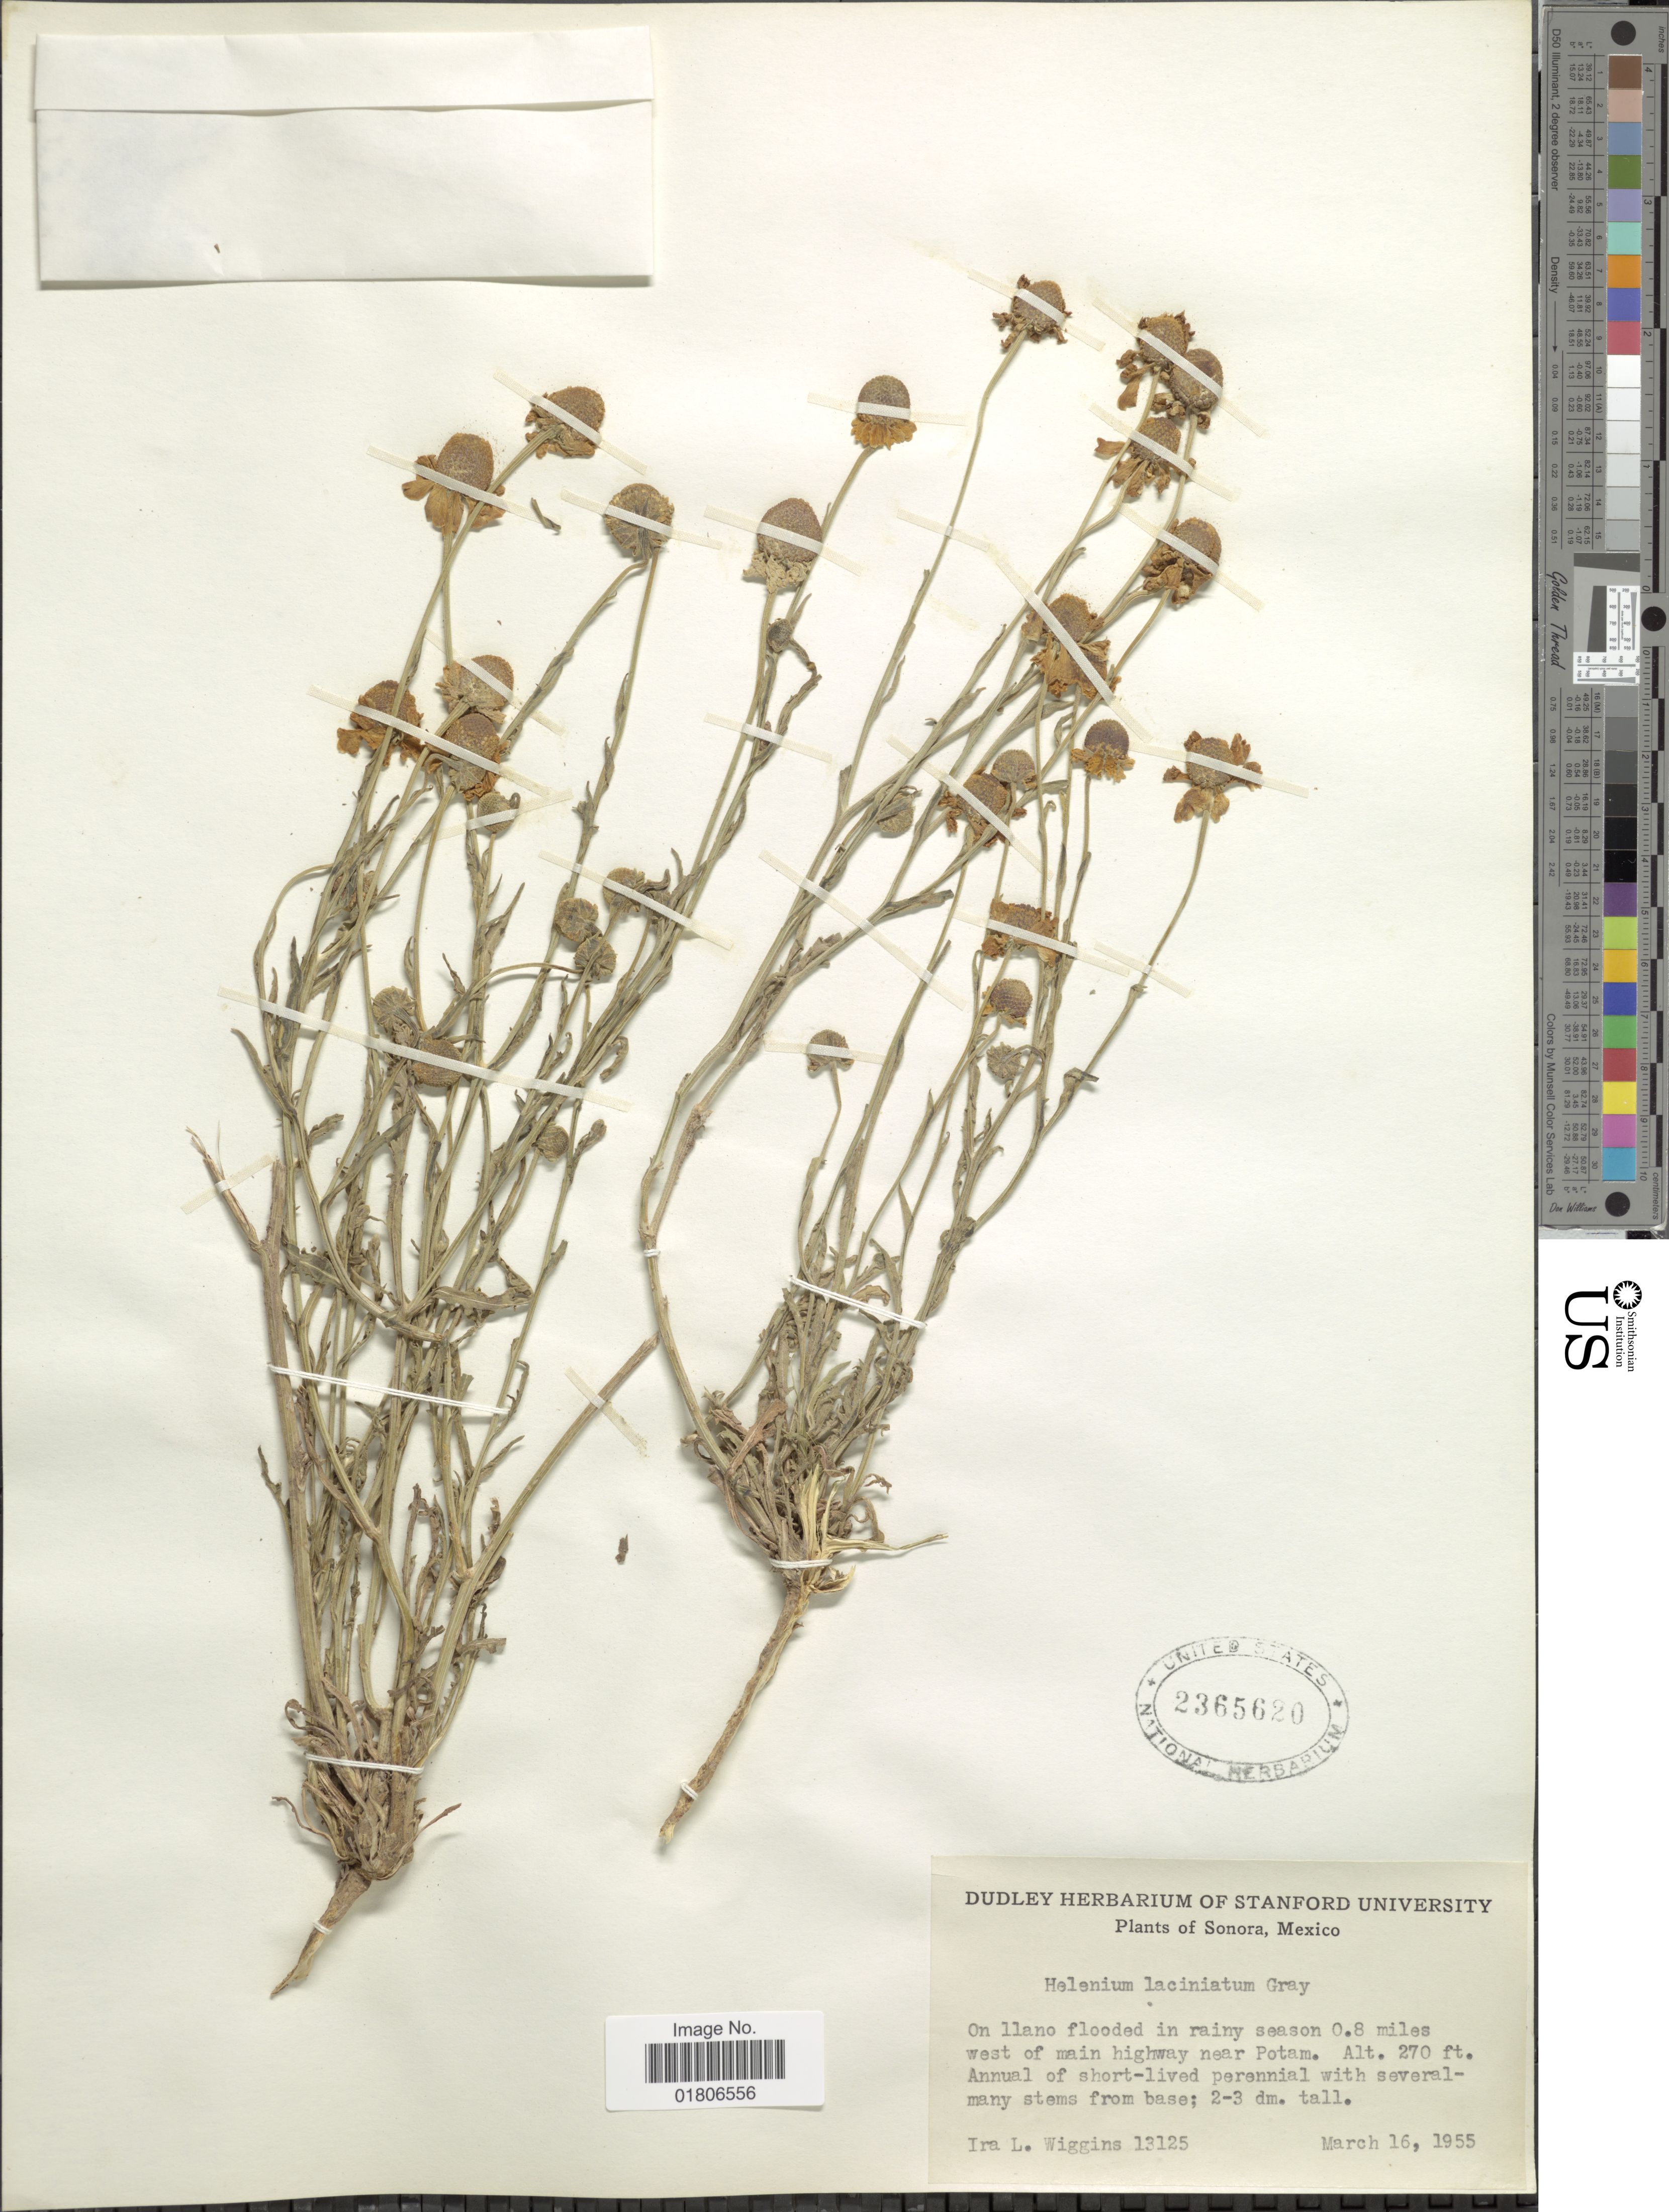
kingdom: Plantae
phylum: Tracheophyta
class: Magnoliopsida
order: Asterales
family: Asteraceae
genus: Helenium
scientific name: Helenium laciniatum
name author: A. Gray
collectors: I. L. Wiggins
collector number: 13125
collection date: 1955-03-16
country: Mexico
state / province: Sonora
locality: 0.8 miles west of main highway near Potam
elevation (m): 82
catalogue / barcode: US 2365520